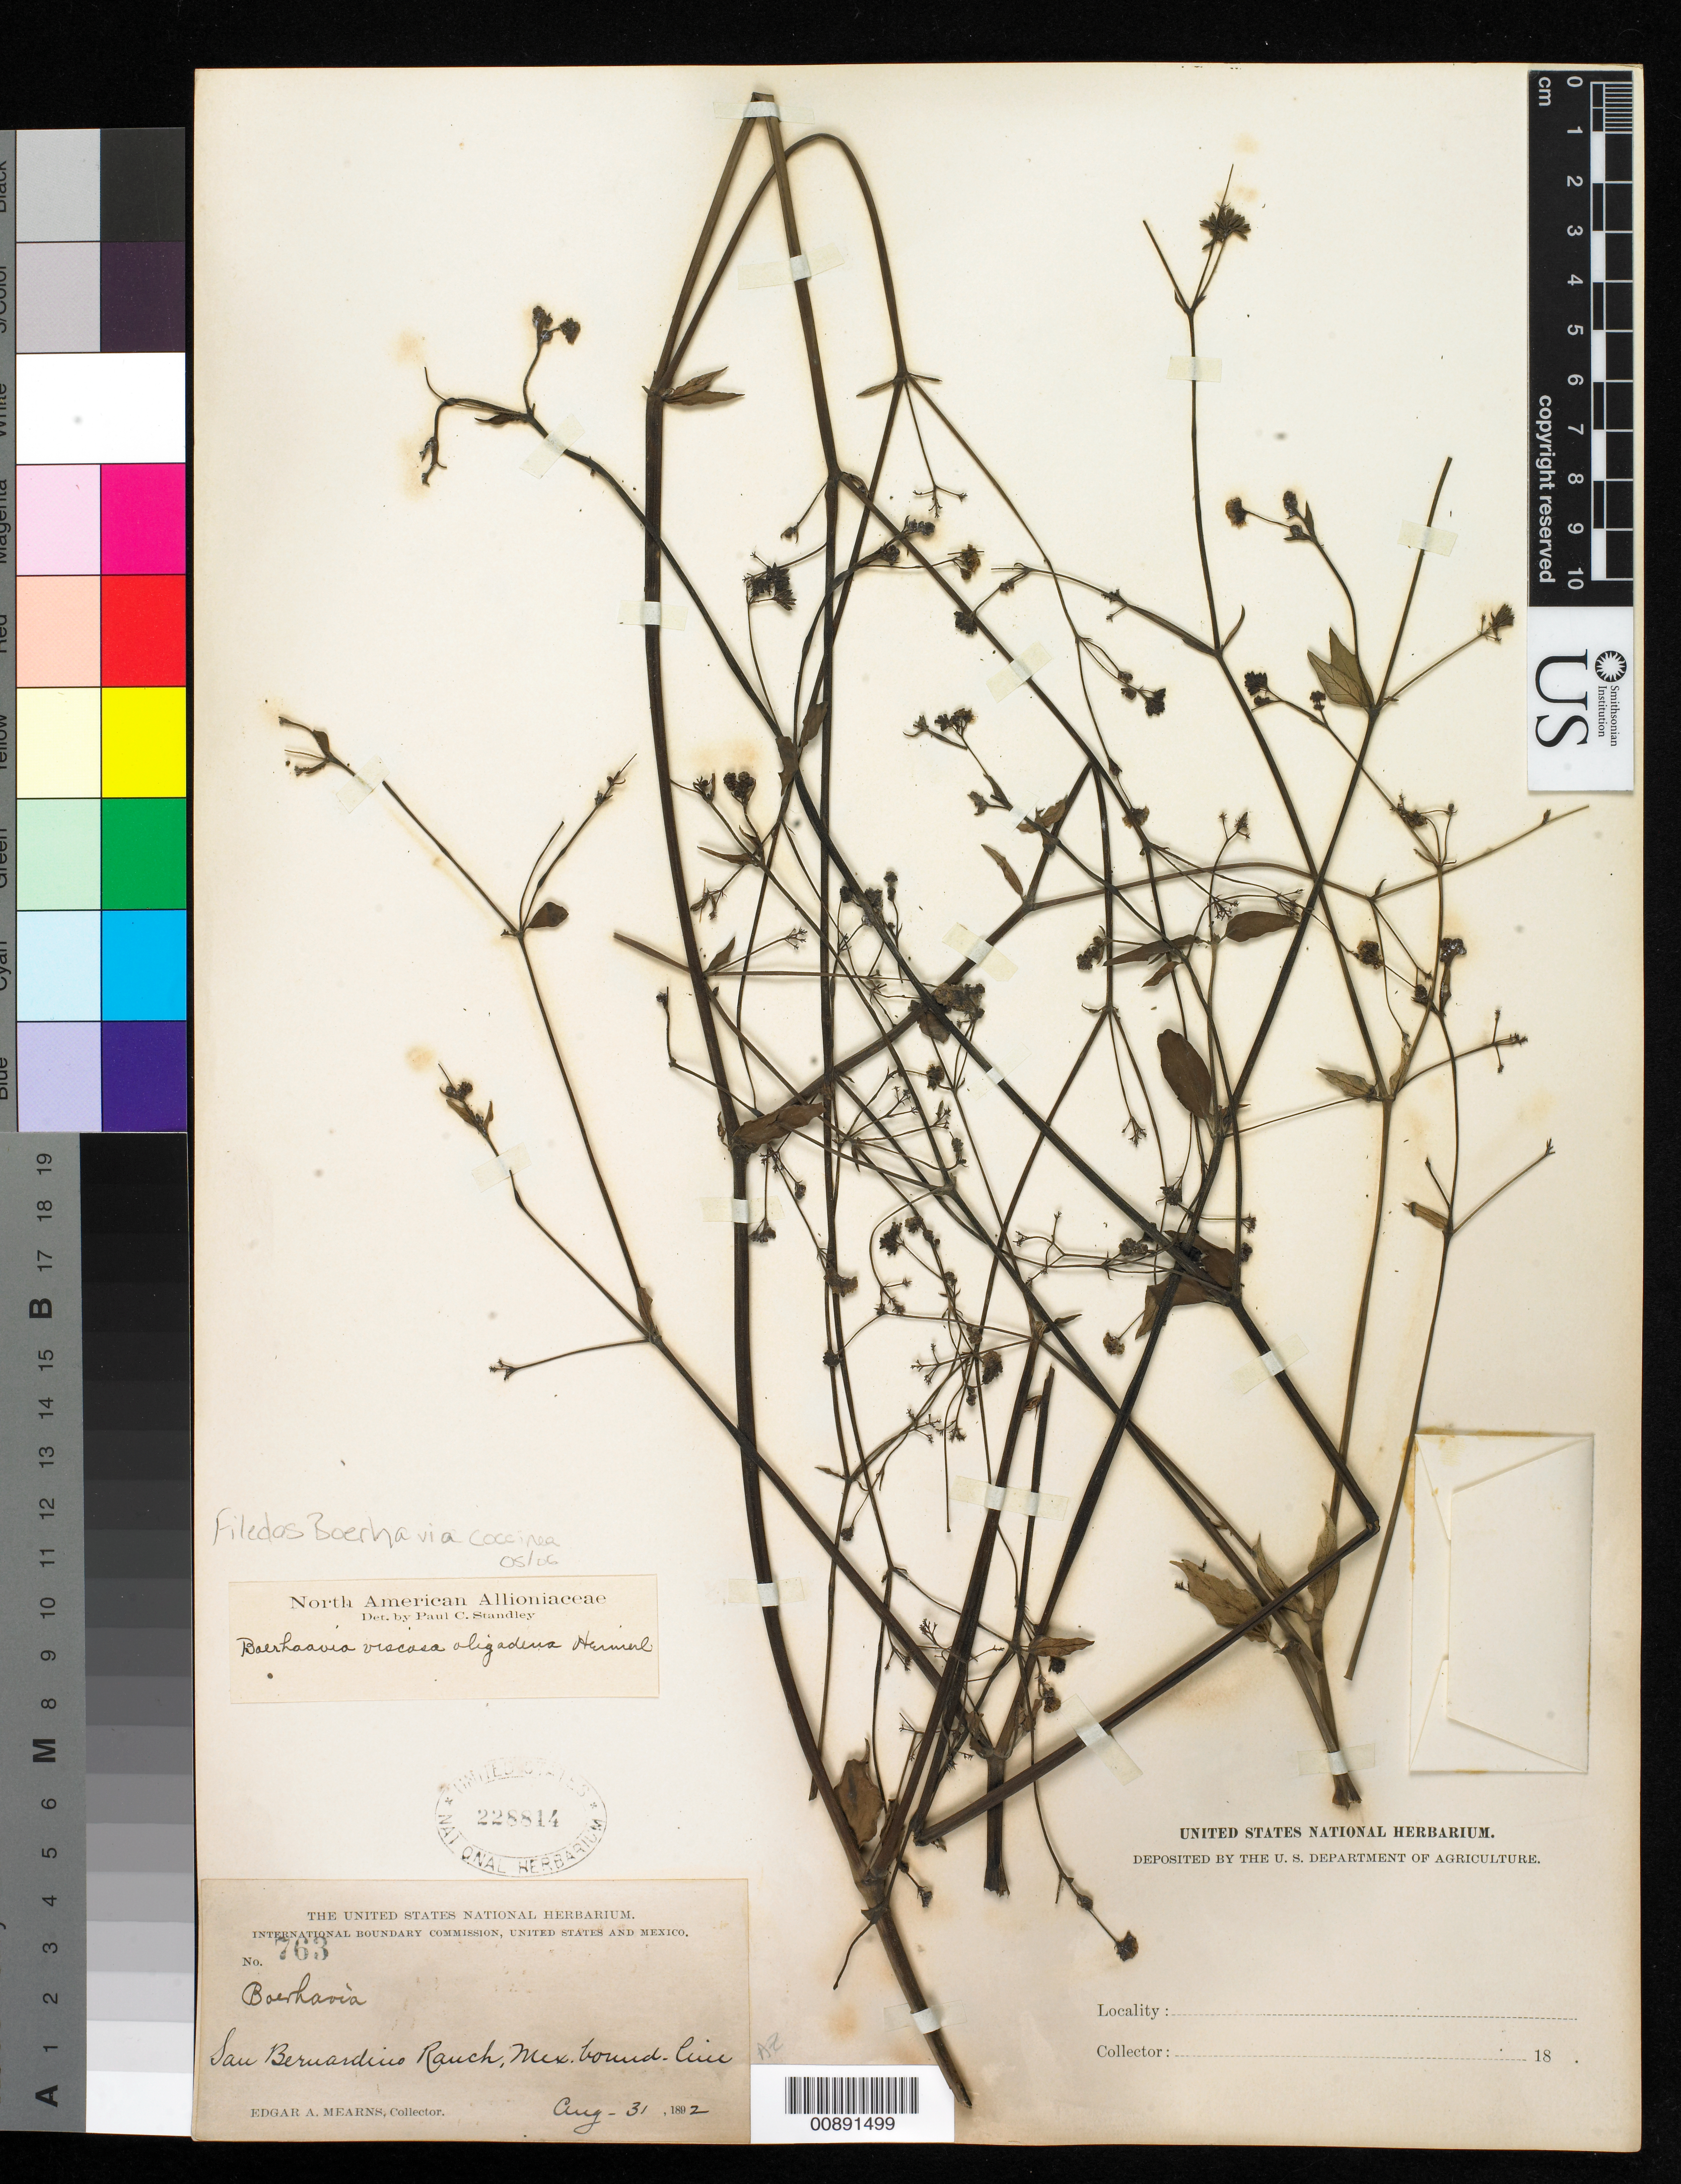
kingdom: Plantae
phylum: Tracheophyta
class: Magnoliopsida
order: Caryophyllales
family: Nyctaginaceae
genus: Boerhavia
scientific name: Boerhavia coccinea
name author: Mill.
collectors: E. A. Mearns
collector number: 763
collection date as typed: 31 Aug 1892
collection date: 1892-08-31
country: United States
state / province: Arizona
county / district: Cochise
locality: San Bernardino Ranch, Mexican Boundary Line.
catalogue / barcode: US 228814